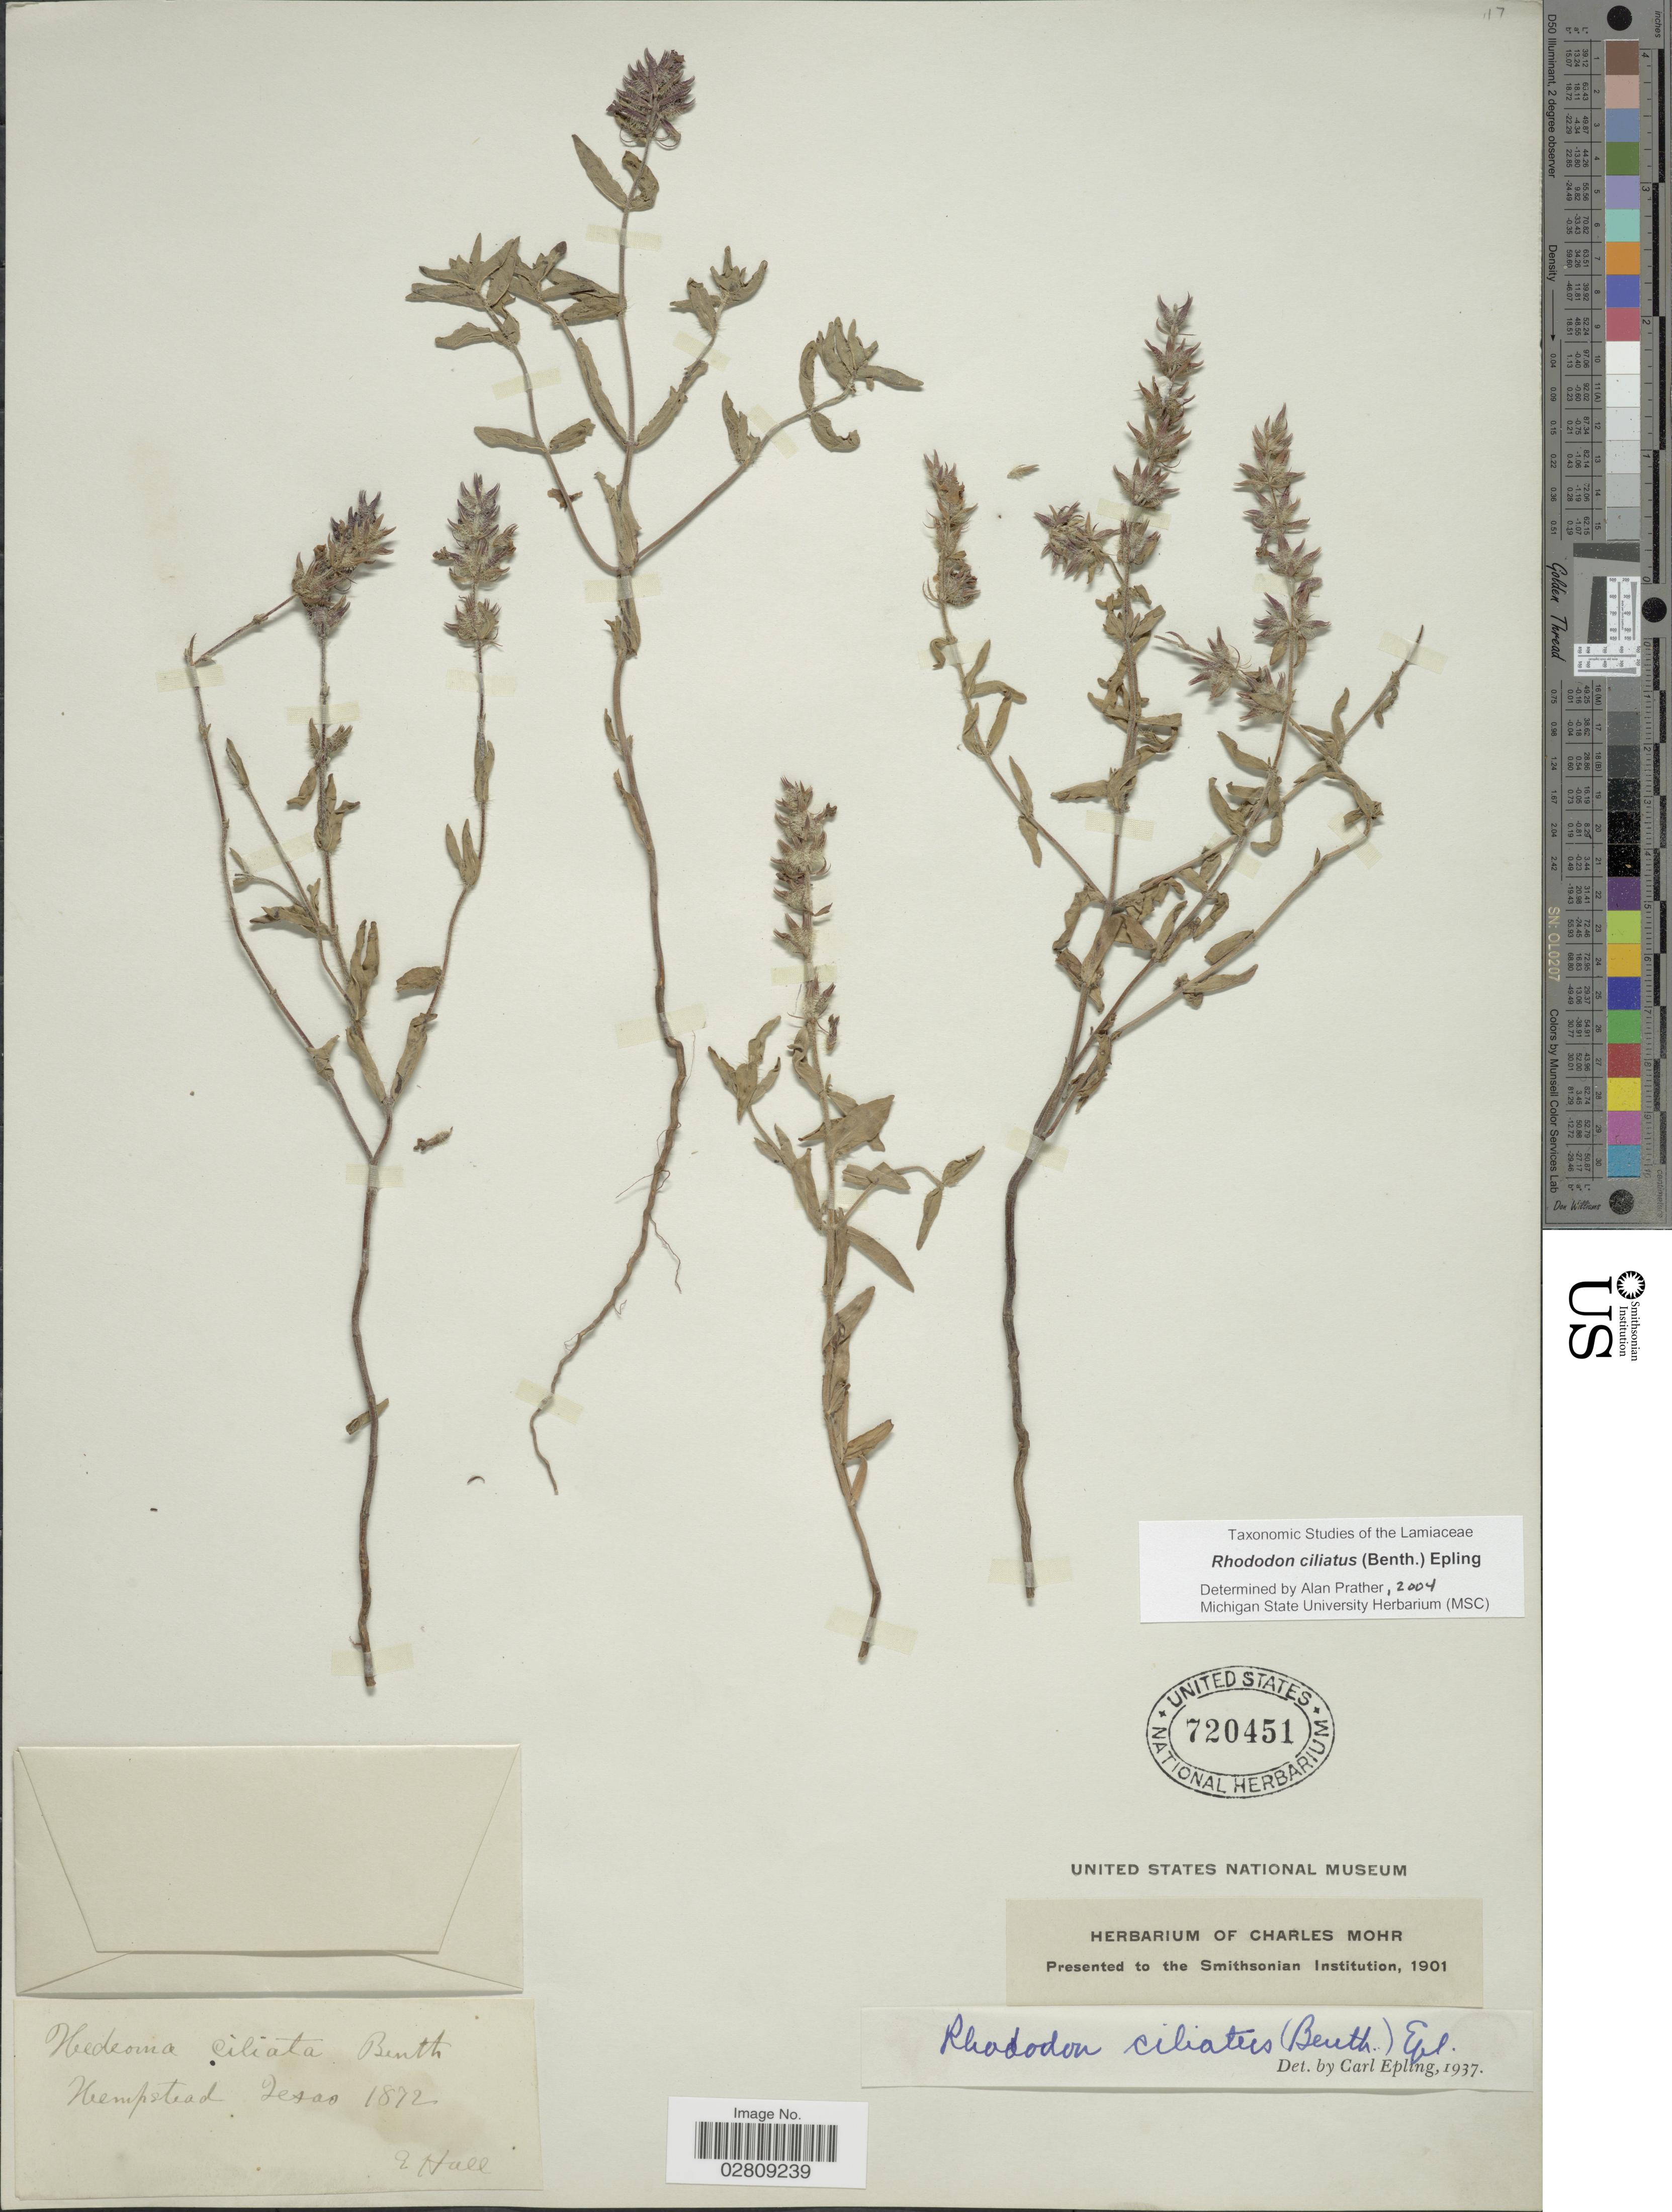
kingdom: Plantae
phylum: Tracheophyta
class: Magnoliopsida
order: Lamiales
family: Lamiaceae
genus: Rhododon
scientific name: Rhododon ciliatus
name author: (Benth.) Epling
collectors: E. Hall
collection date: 1872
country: United States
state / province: Texas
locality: Hempstead.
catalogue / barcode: US 720451